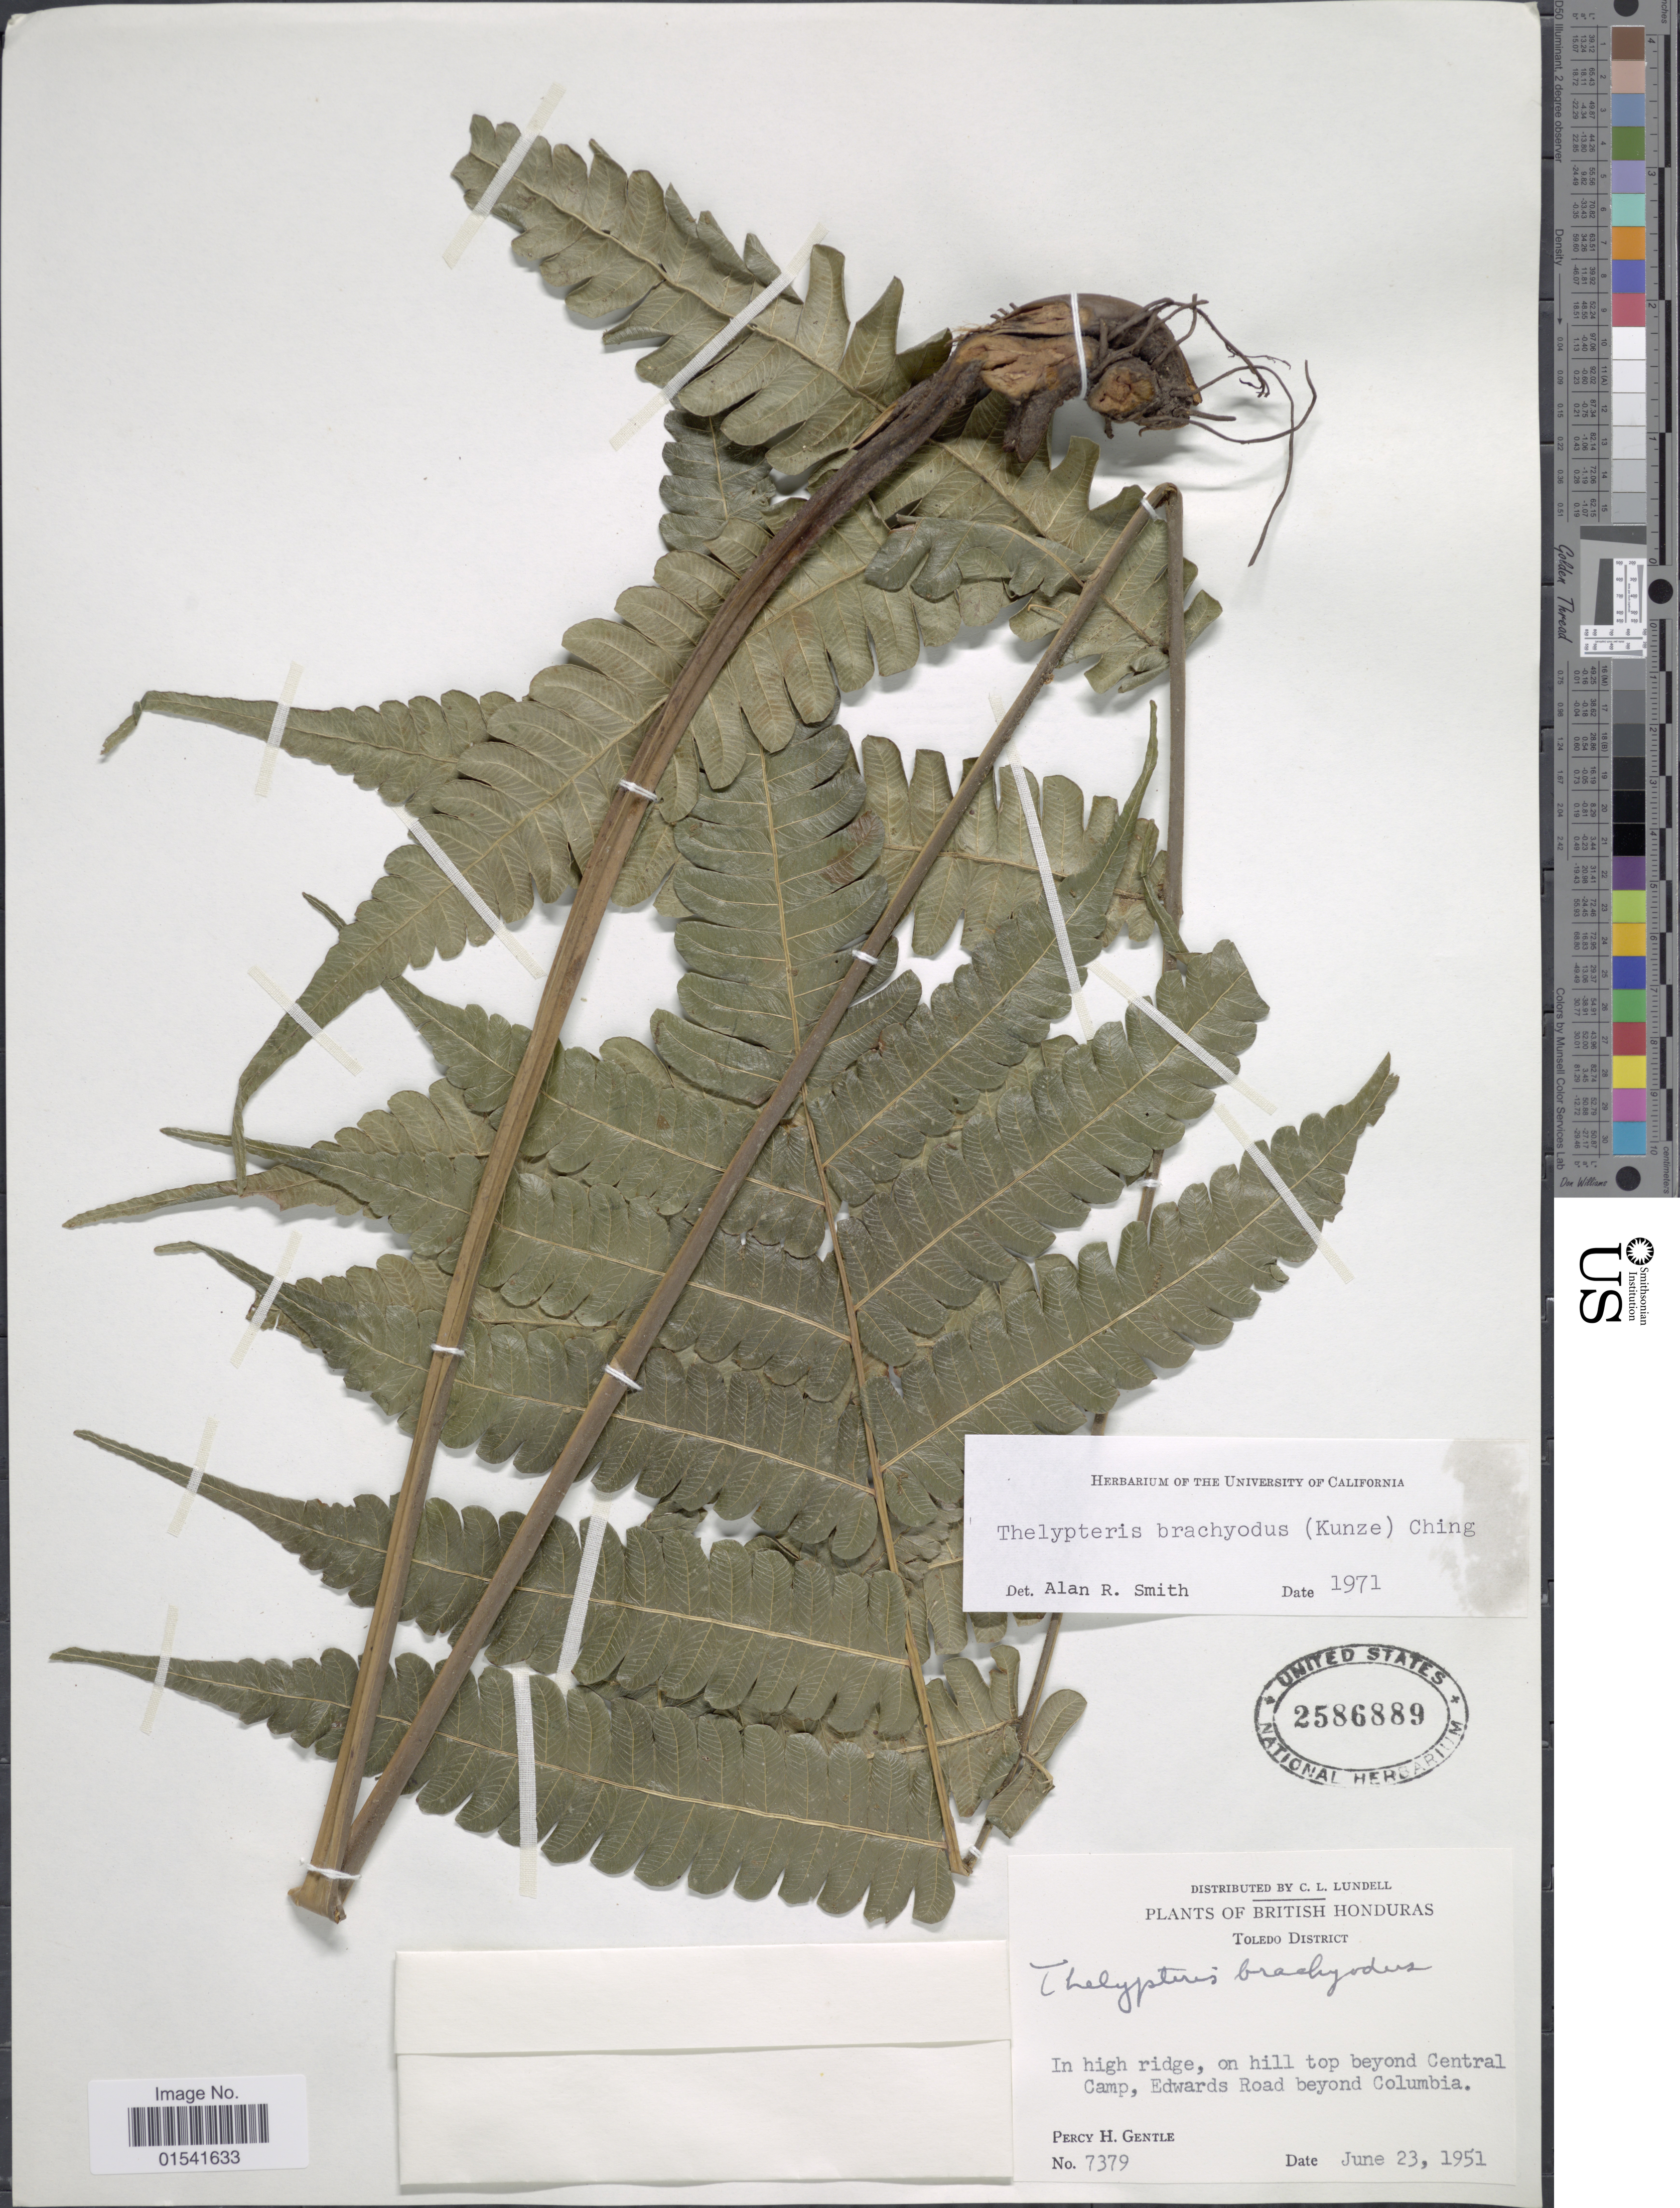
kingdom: Plantae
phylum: Tracheophyta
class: Polypodiopsida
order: Polypodiales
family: Thelypteridaceae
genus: Steiropteris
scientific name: Steiropteris glandulosa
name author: (Hook. f.) Pic. Serm.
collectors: P. H. Gentle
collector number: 7379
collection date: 1951-06-23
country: Belize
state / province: Toledo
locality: British Honduras, Toledo District, In high ridge, on hill top beyond Central Camp, Edwards Road beyond Columbia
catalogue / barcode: US 2586889